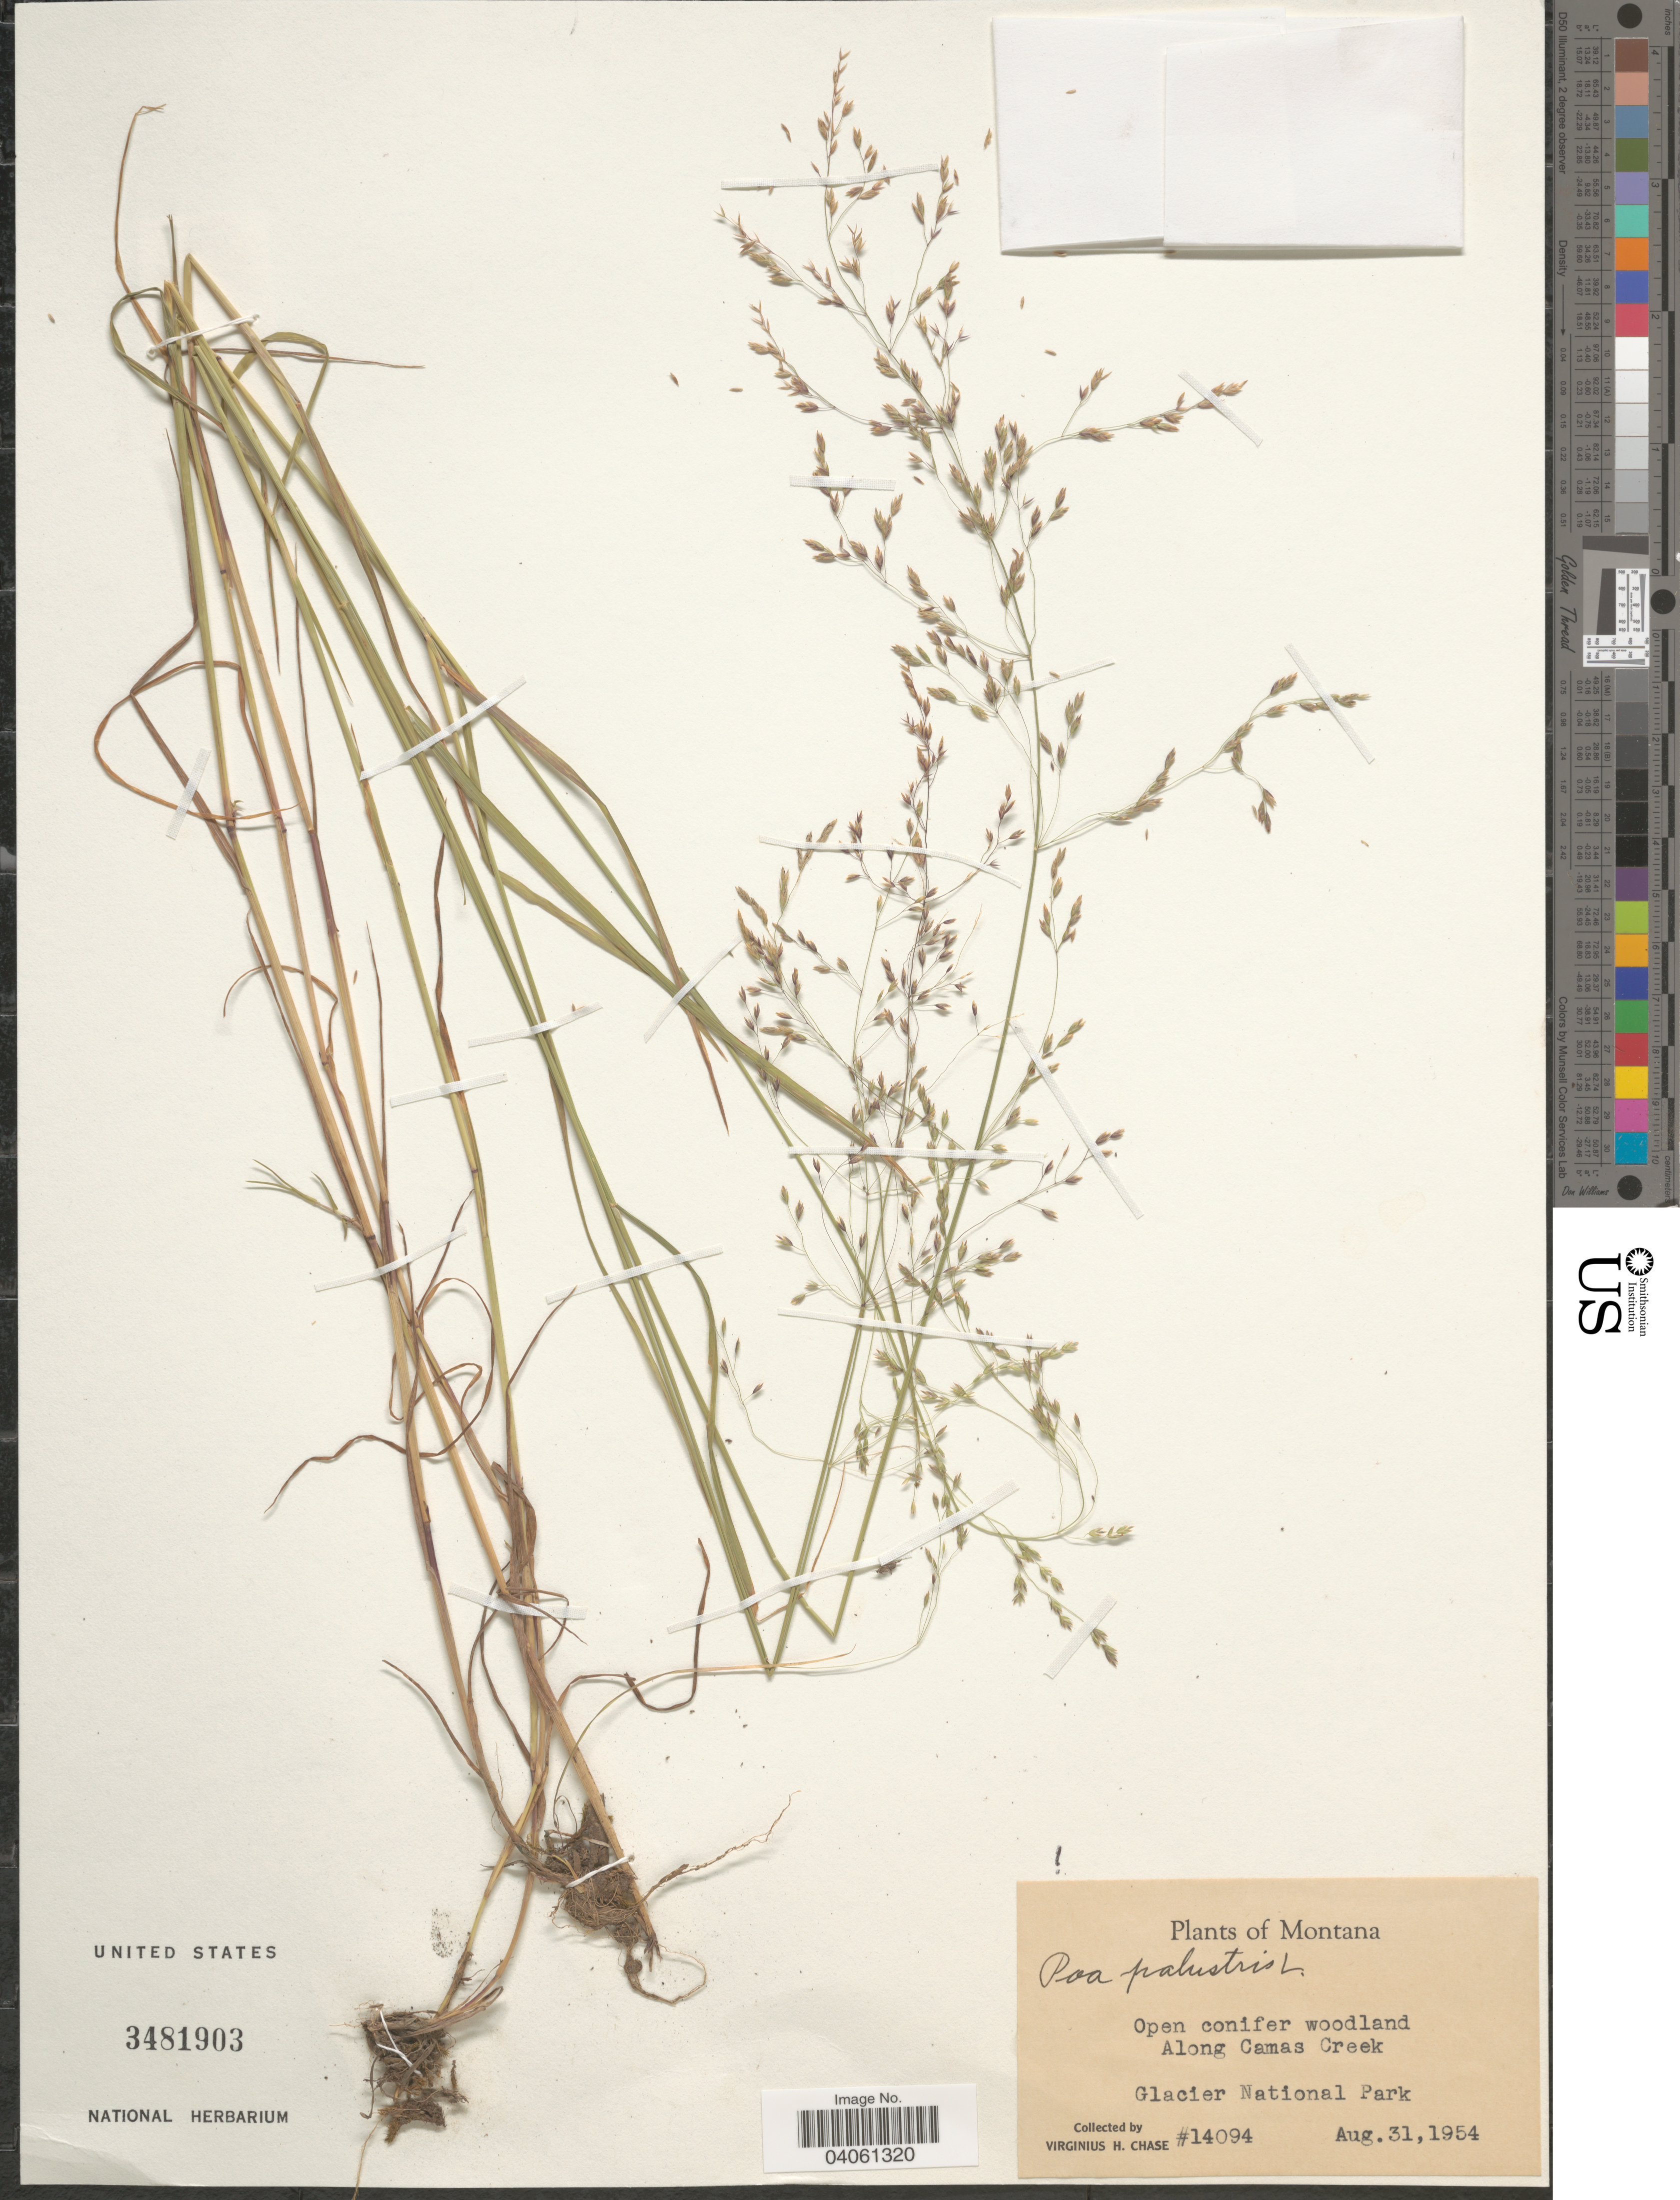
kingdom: Plantae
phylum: Tracheophyta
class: Liliopsida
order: Poales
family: Poaceae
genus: Poa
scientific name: Poa palustris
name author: L.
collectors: V. H. Chase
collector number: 14094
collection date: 1954-08-31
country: United States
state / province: Montana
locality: Open conifer woodland. Along Camas Creek. Glacier National Park.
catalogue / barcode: US 3481903